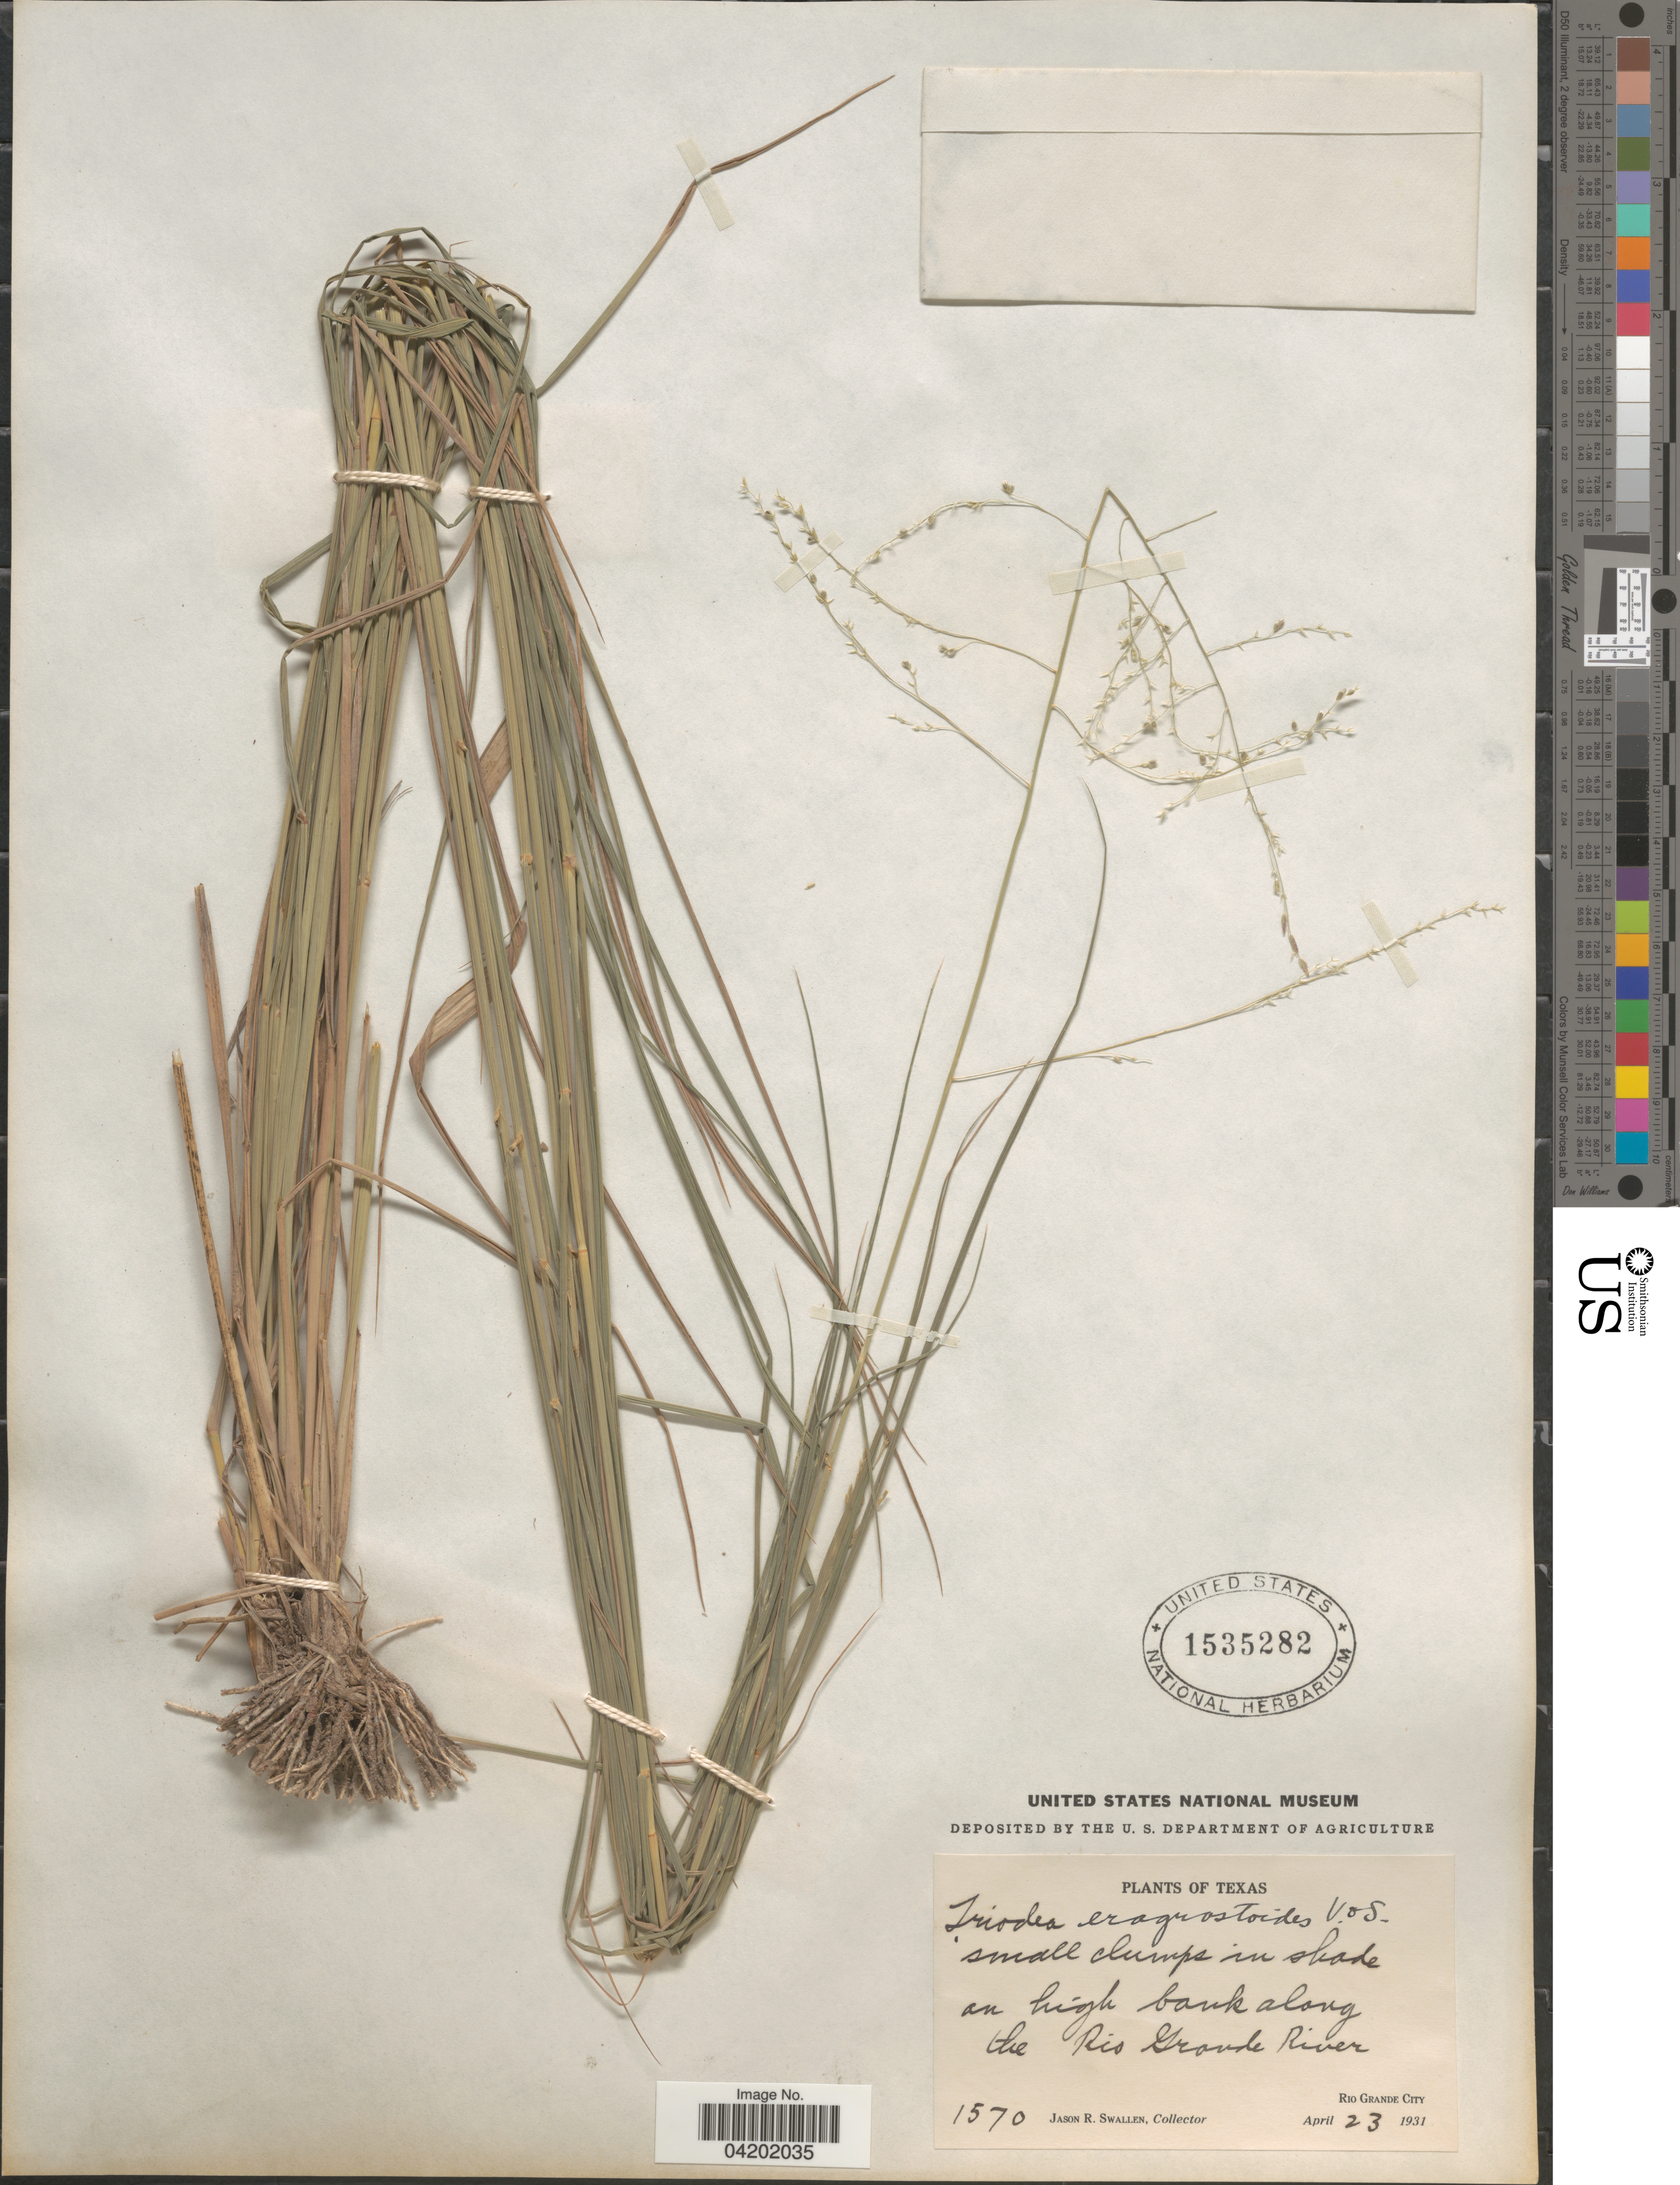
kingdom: Plantae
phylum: Tracheophyta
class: Liliopsida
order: Poales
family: Poaceae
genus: Triplasiella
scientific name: Triplasiella eragrostoides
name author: (Vasey & Scribn.) P.M. Peterson & Romasch.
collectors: J. R. Swallen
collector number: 1570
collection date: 1931-04-23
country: United States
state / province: Texas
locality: In shade on high bank along the Rio Grande River. Rio Grande City.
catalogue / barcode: US 1535282